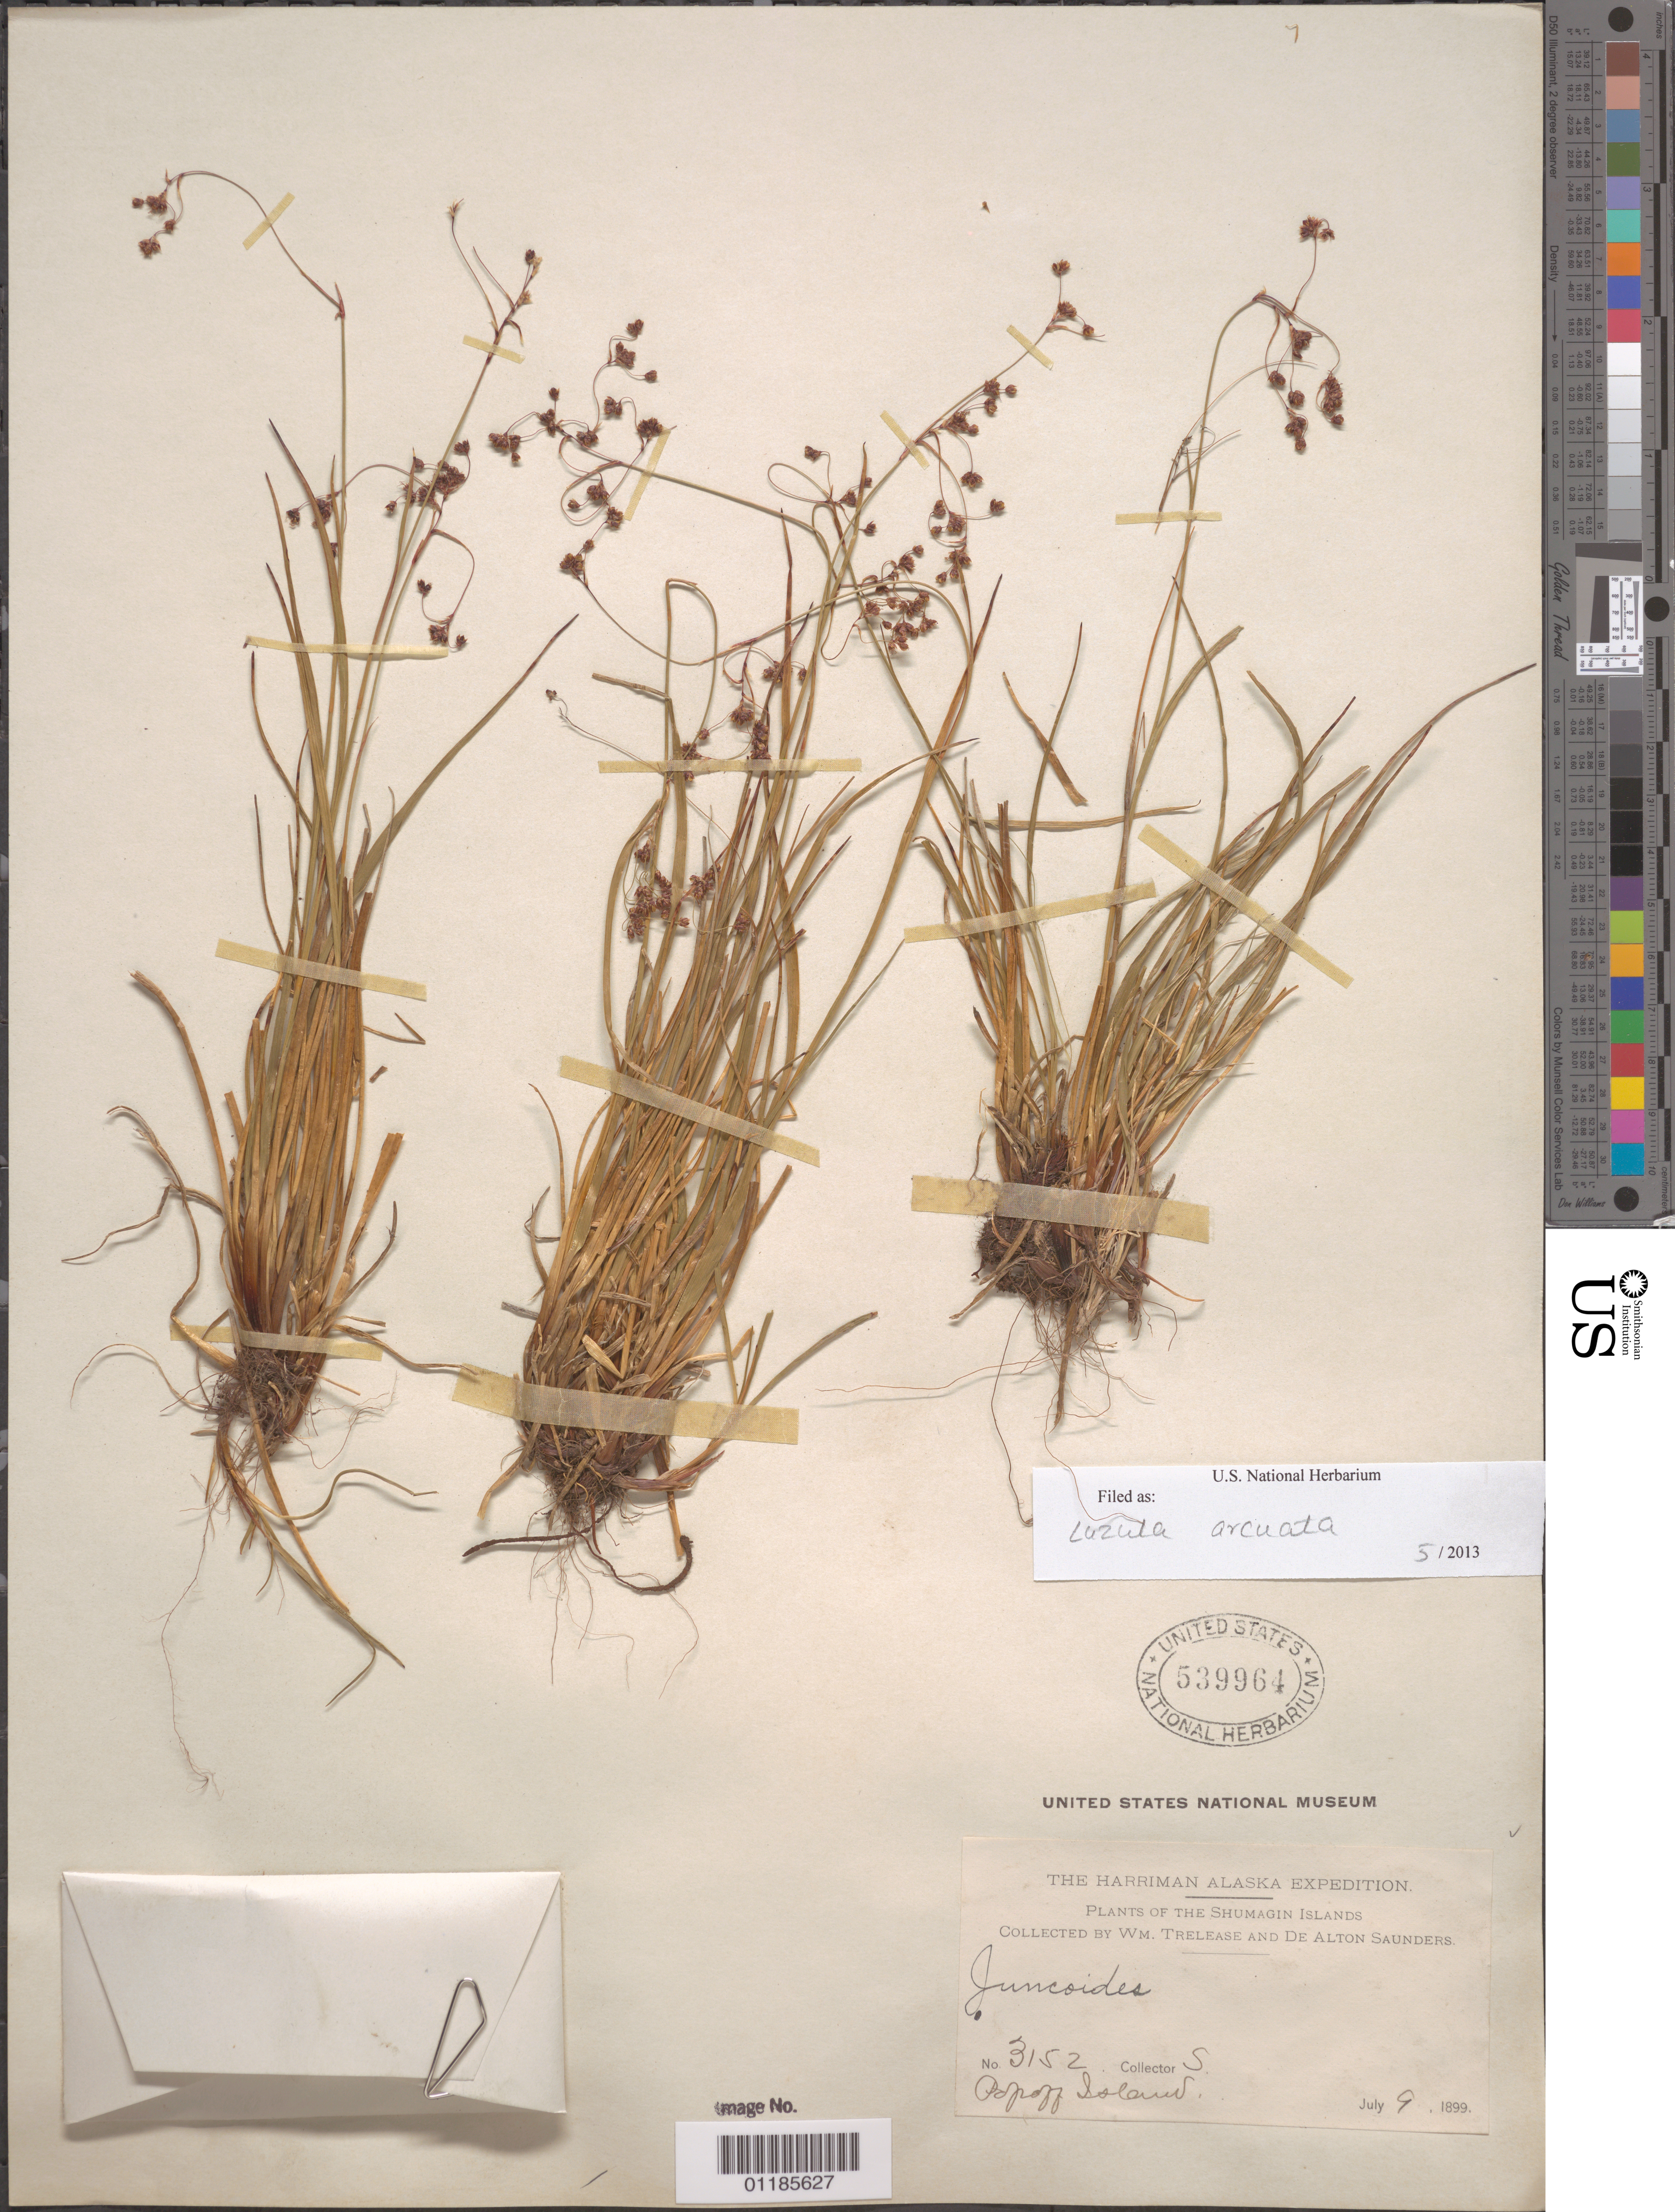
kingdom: Plantae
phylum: Tracheophyta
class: Liliopsida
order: Poales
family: Juncaceae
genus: Luzula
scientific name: Luzula arcuata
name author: (Wahlenb.) Sw.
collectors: W. Trelease & D. A. Saunders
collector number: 3152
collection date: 1899-07-09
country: United States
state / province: Alaska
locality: Shumagin Island.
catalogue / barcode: US 539964